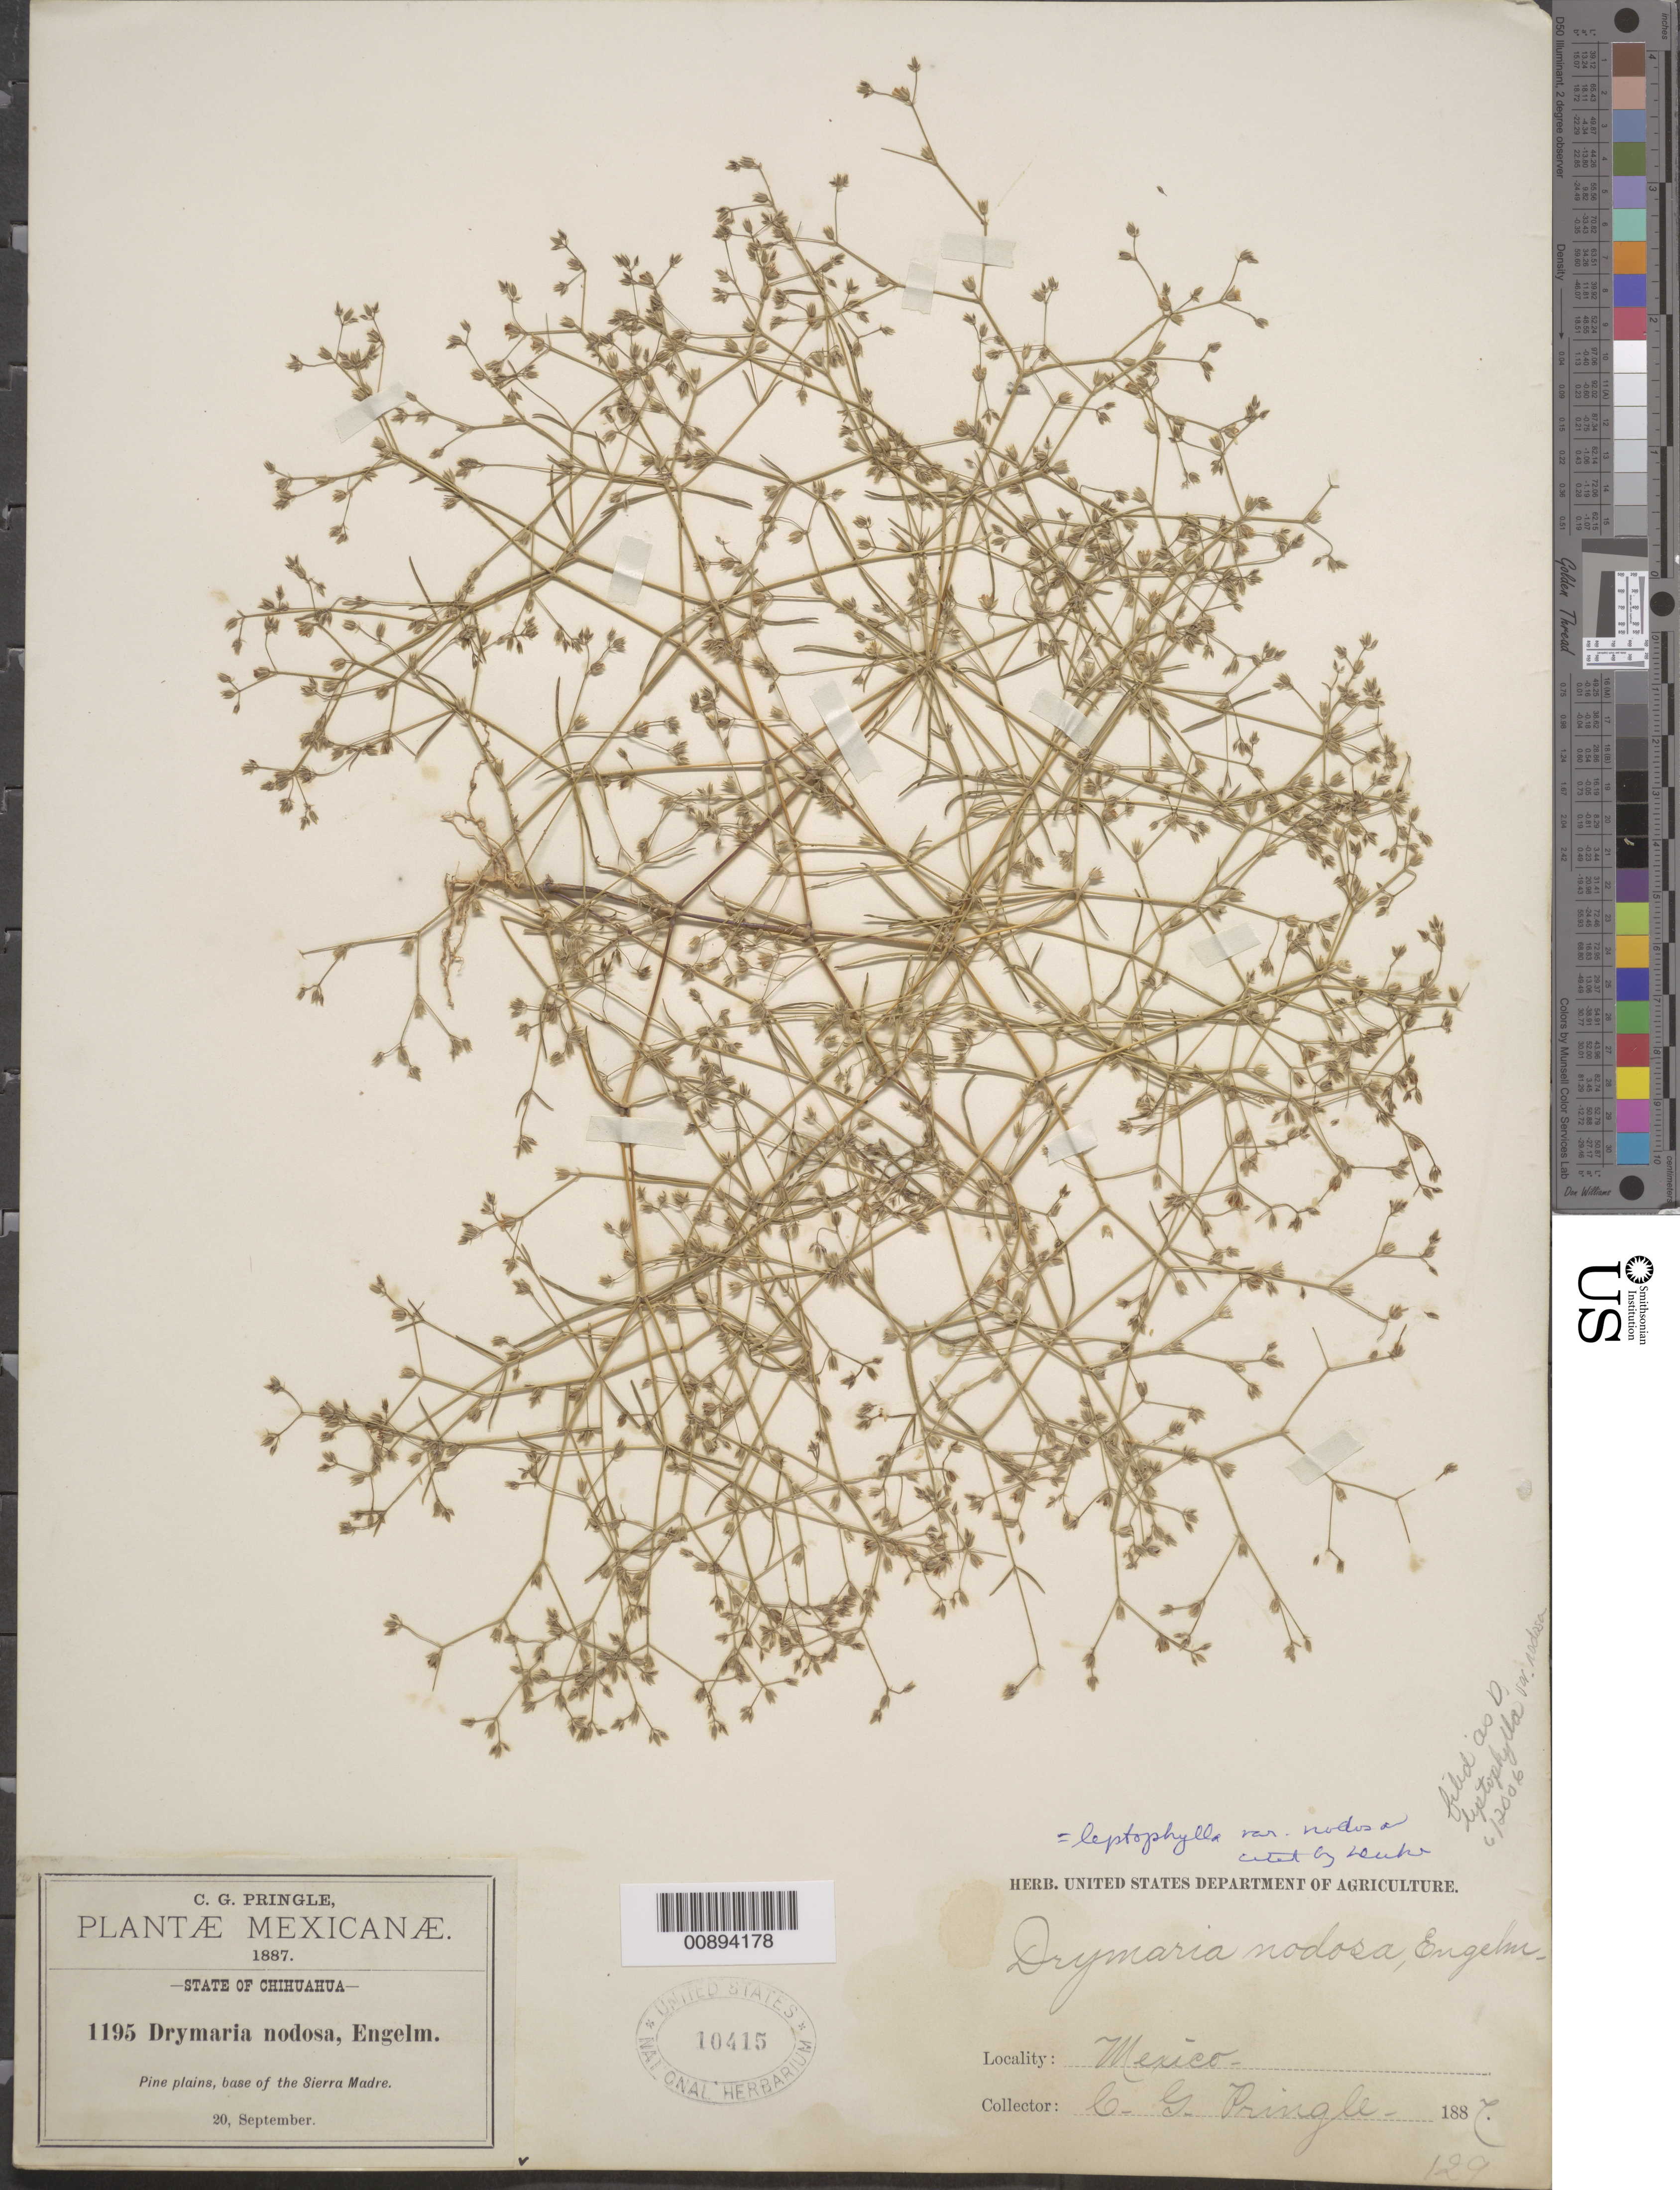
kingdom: Plantae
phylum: Tracheophyta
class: Magnoliopsida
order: Caryophyllales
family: Caryophyllaceae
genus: Drymaria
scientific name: Drymaria leptophylla var. nodosa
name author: (Engelm.) J.A. Duke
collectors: C. G. Pringle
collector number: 1195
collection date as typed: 20 Sep 1887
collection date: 1887-09-20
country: Mexico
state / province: Chihuahua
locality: Base of the Sierra Madre, Chihuahua.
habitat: Pine plains.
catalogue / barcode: US 10415